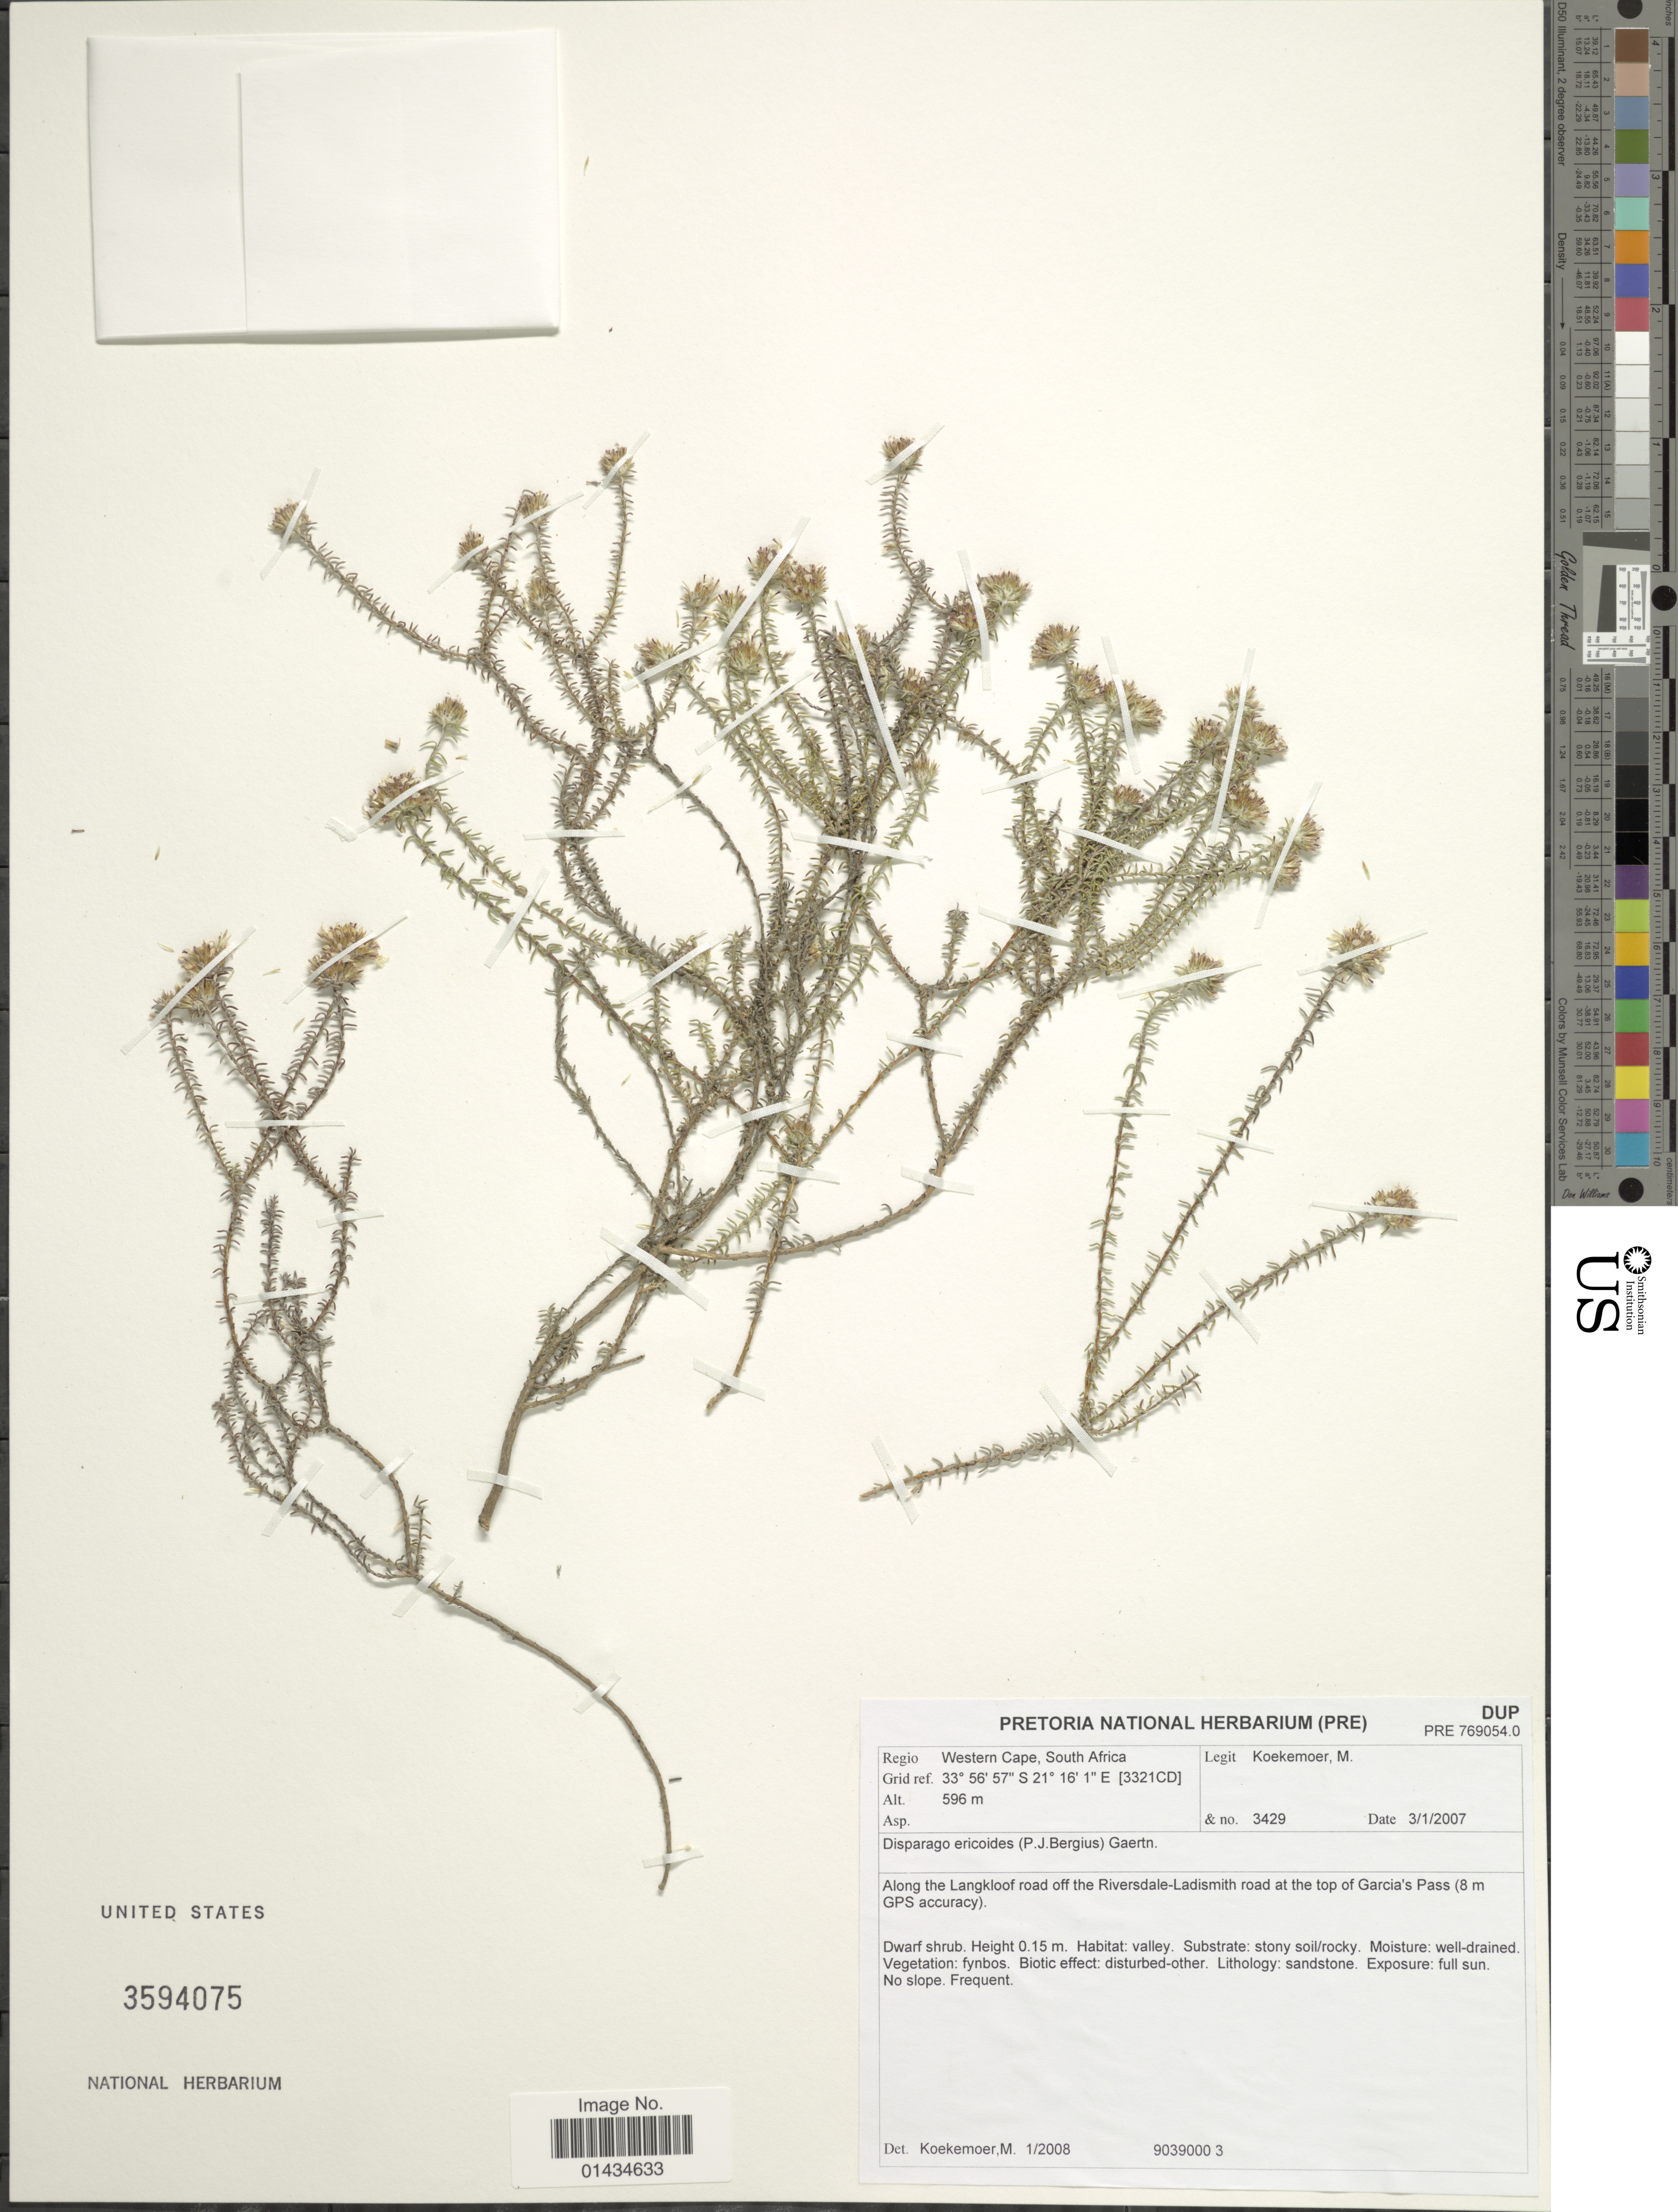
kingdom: Plantae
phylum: Tracheophyta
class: Magnoliopsida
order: Asterales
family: Asteraceae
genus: Disparago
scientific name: Disparago ericoides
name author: Gaertn.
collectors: M. Koekemoer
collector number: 3429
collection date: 2007-01-03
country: South Africa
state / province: Western Cape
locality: Along the Langkloof road off the Riversdale-Ladismith road at the top of Garcia's Pass (8 m GPS accuracy), valley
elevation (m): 596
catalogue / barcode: US 3594075